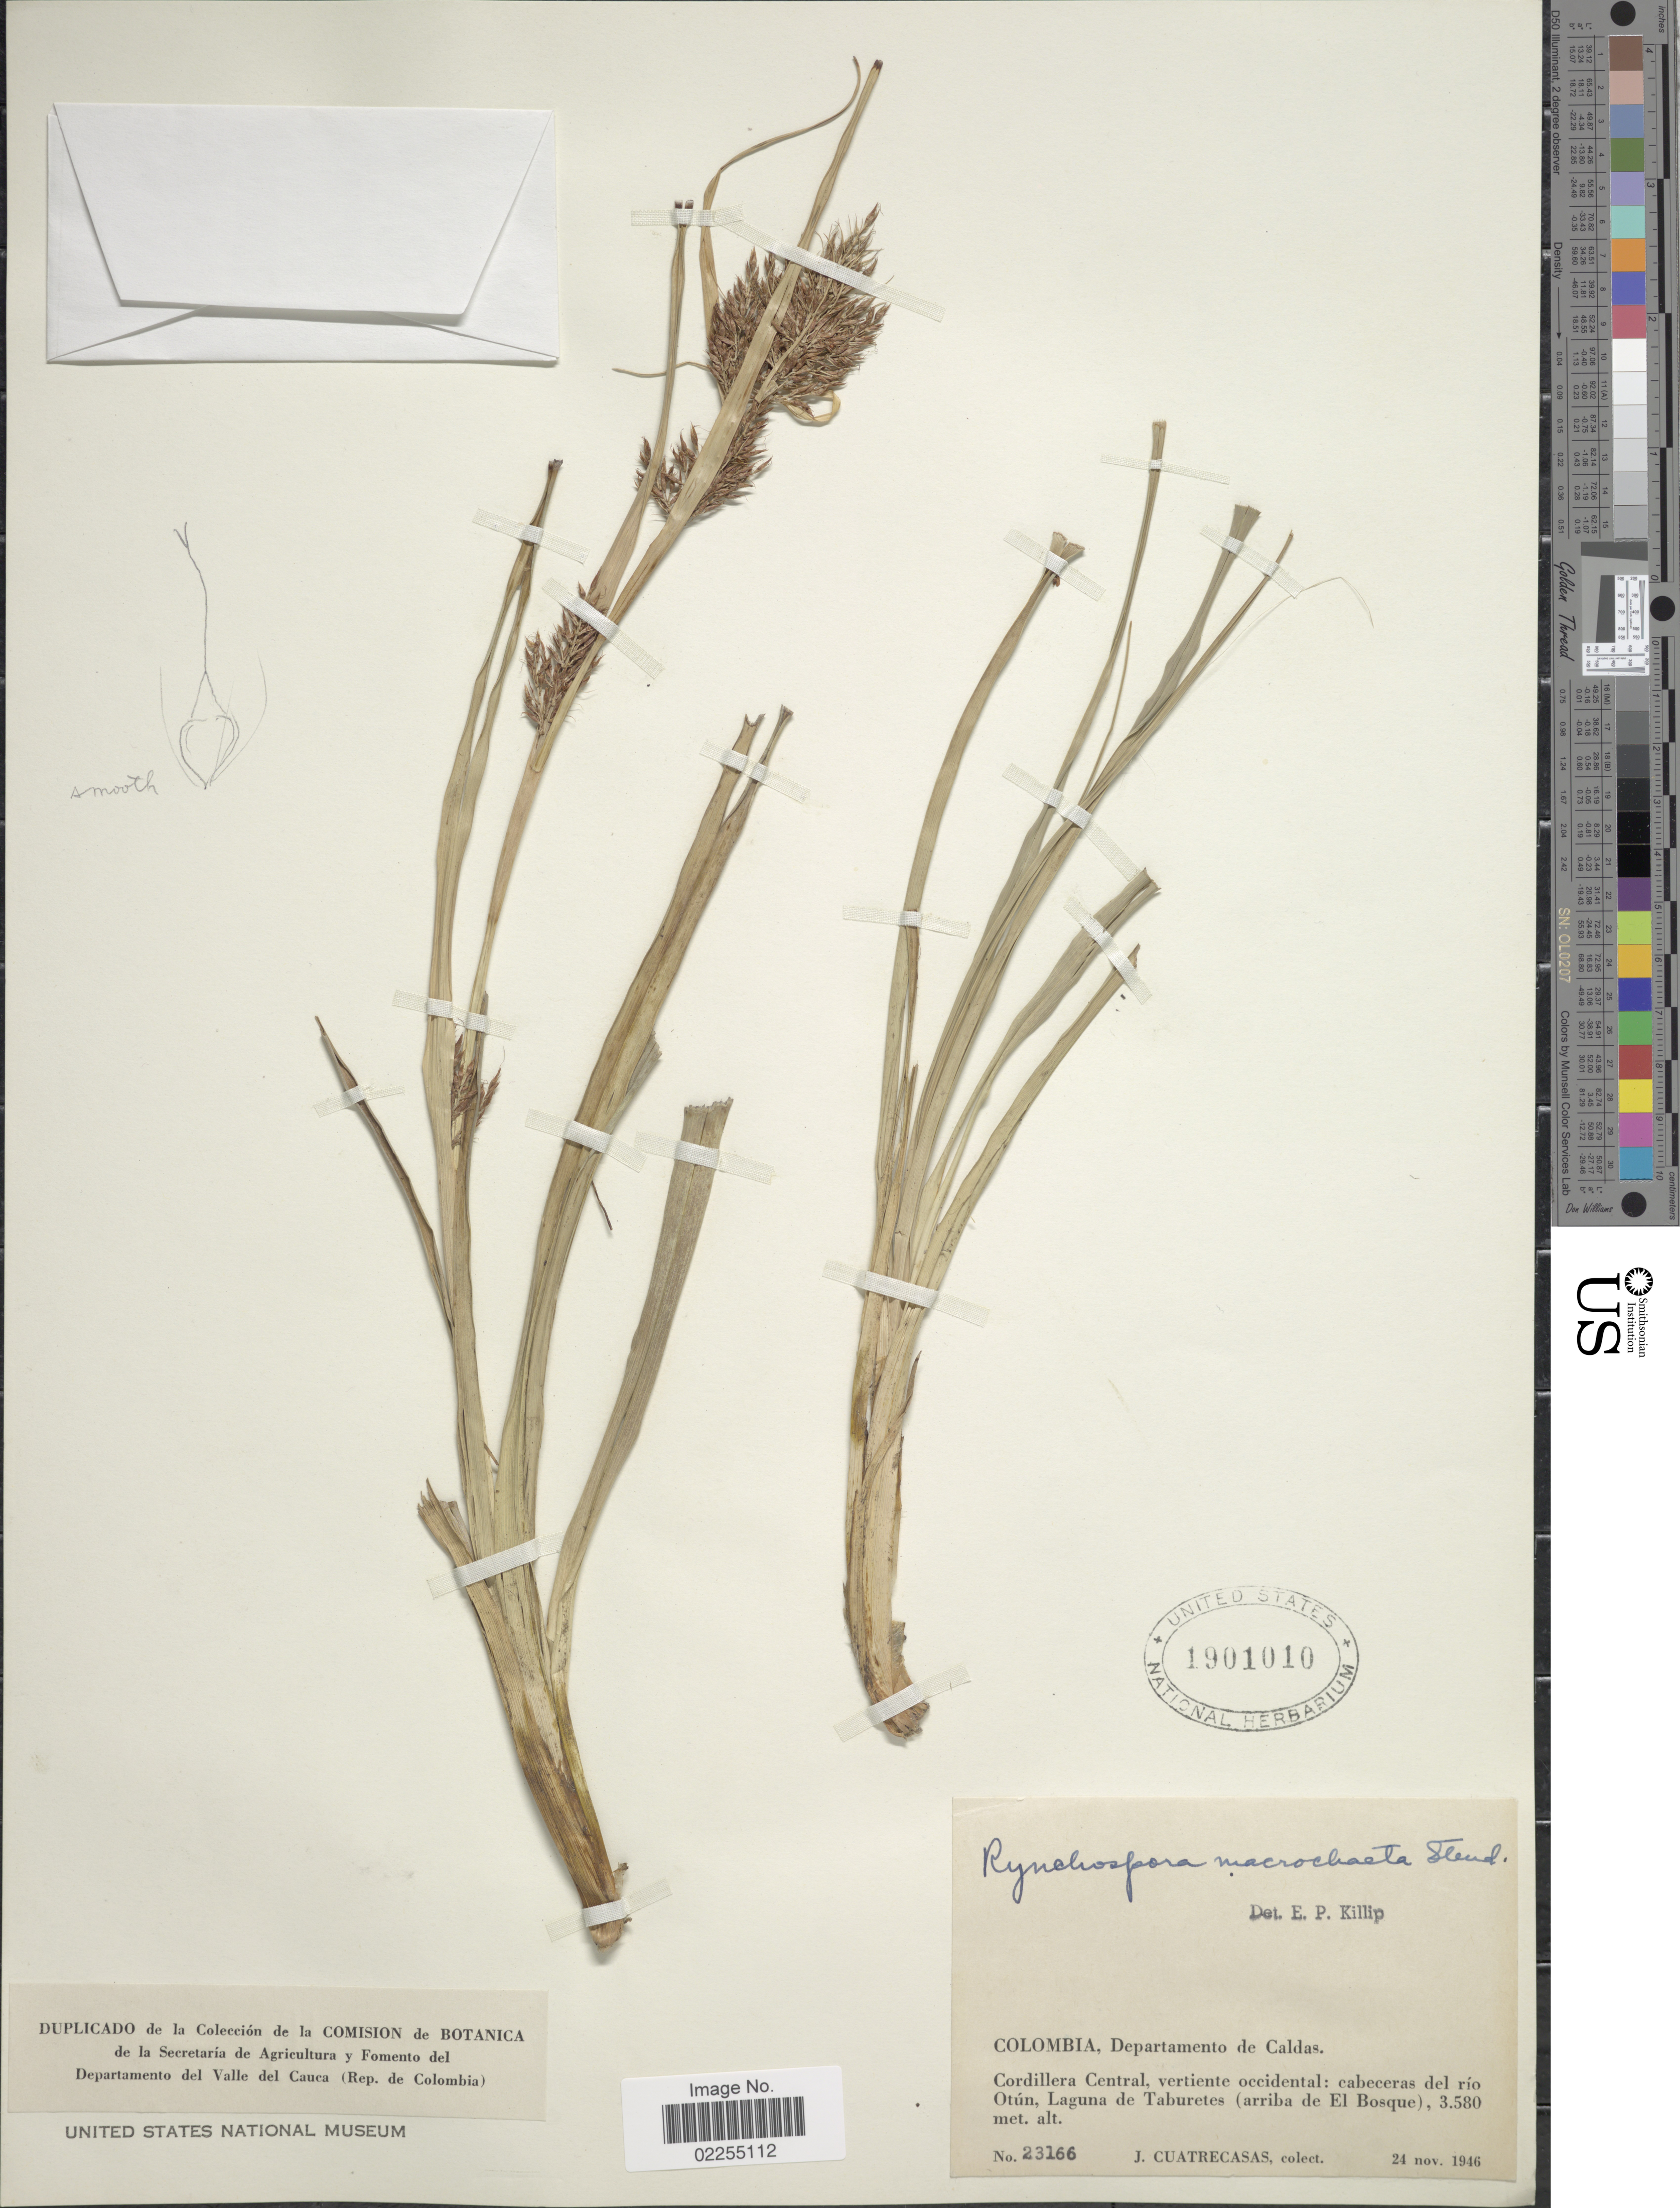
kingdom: Plantae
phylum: Tracheophyta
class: Liliopsida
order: Poales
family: Cyperaceae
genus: Rhynchospora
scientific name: Rhynchospora macrochaeta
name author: Steud. ex Boeckeler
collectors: J. Cuatrecasas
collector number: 23166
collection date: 1946-11-24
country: Colombia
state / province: Caldas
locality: Cordillera Central, vertiente occidental: cabeceras del rio Otun, Laguna de Taburetes (arriba de El Bosque)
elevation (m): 3580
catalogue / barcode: US 1901010